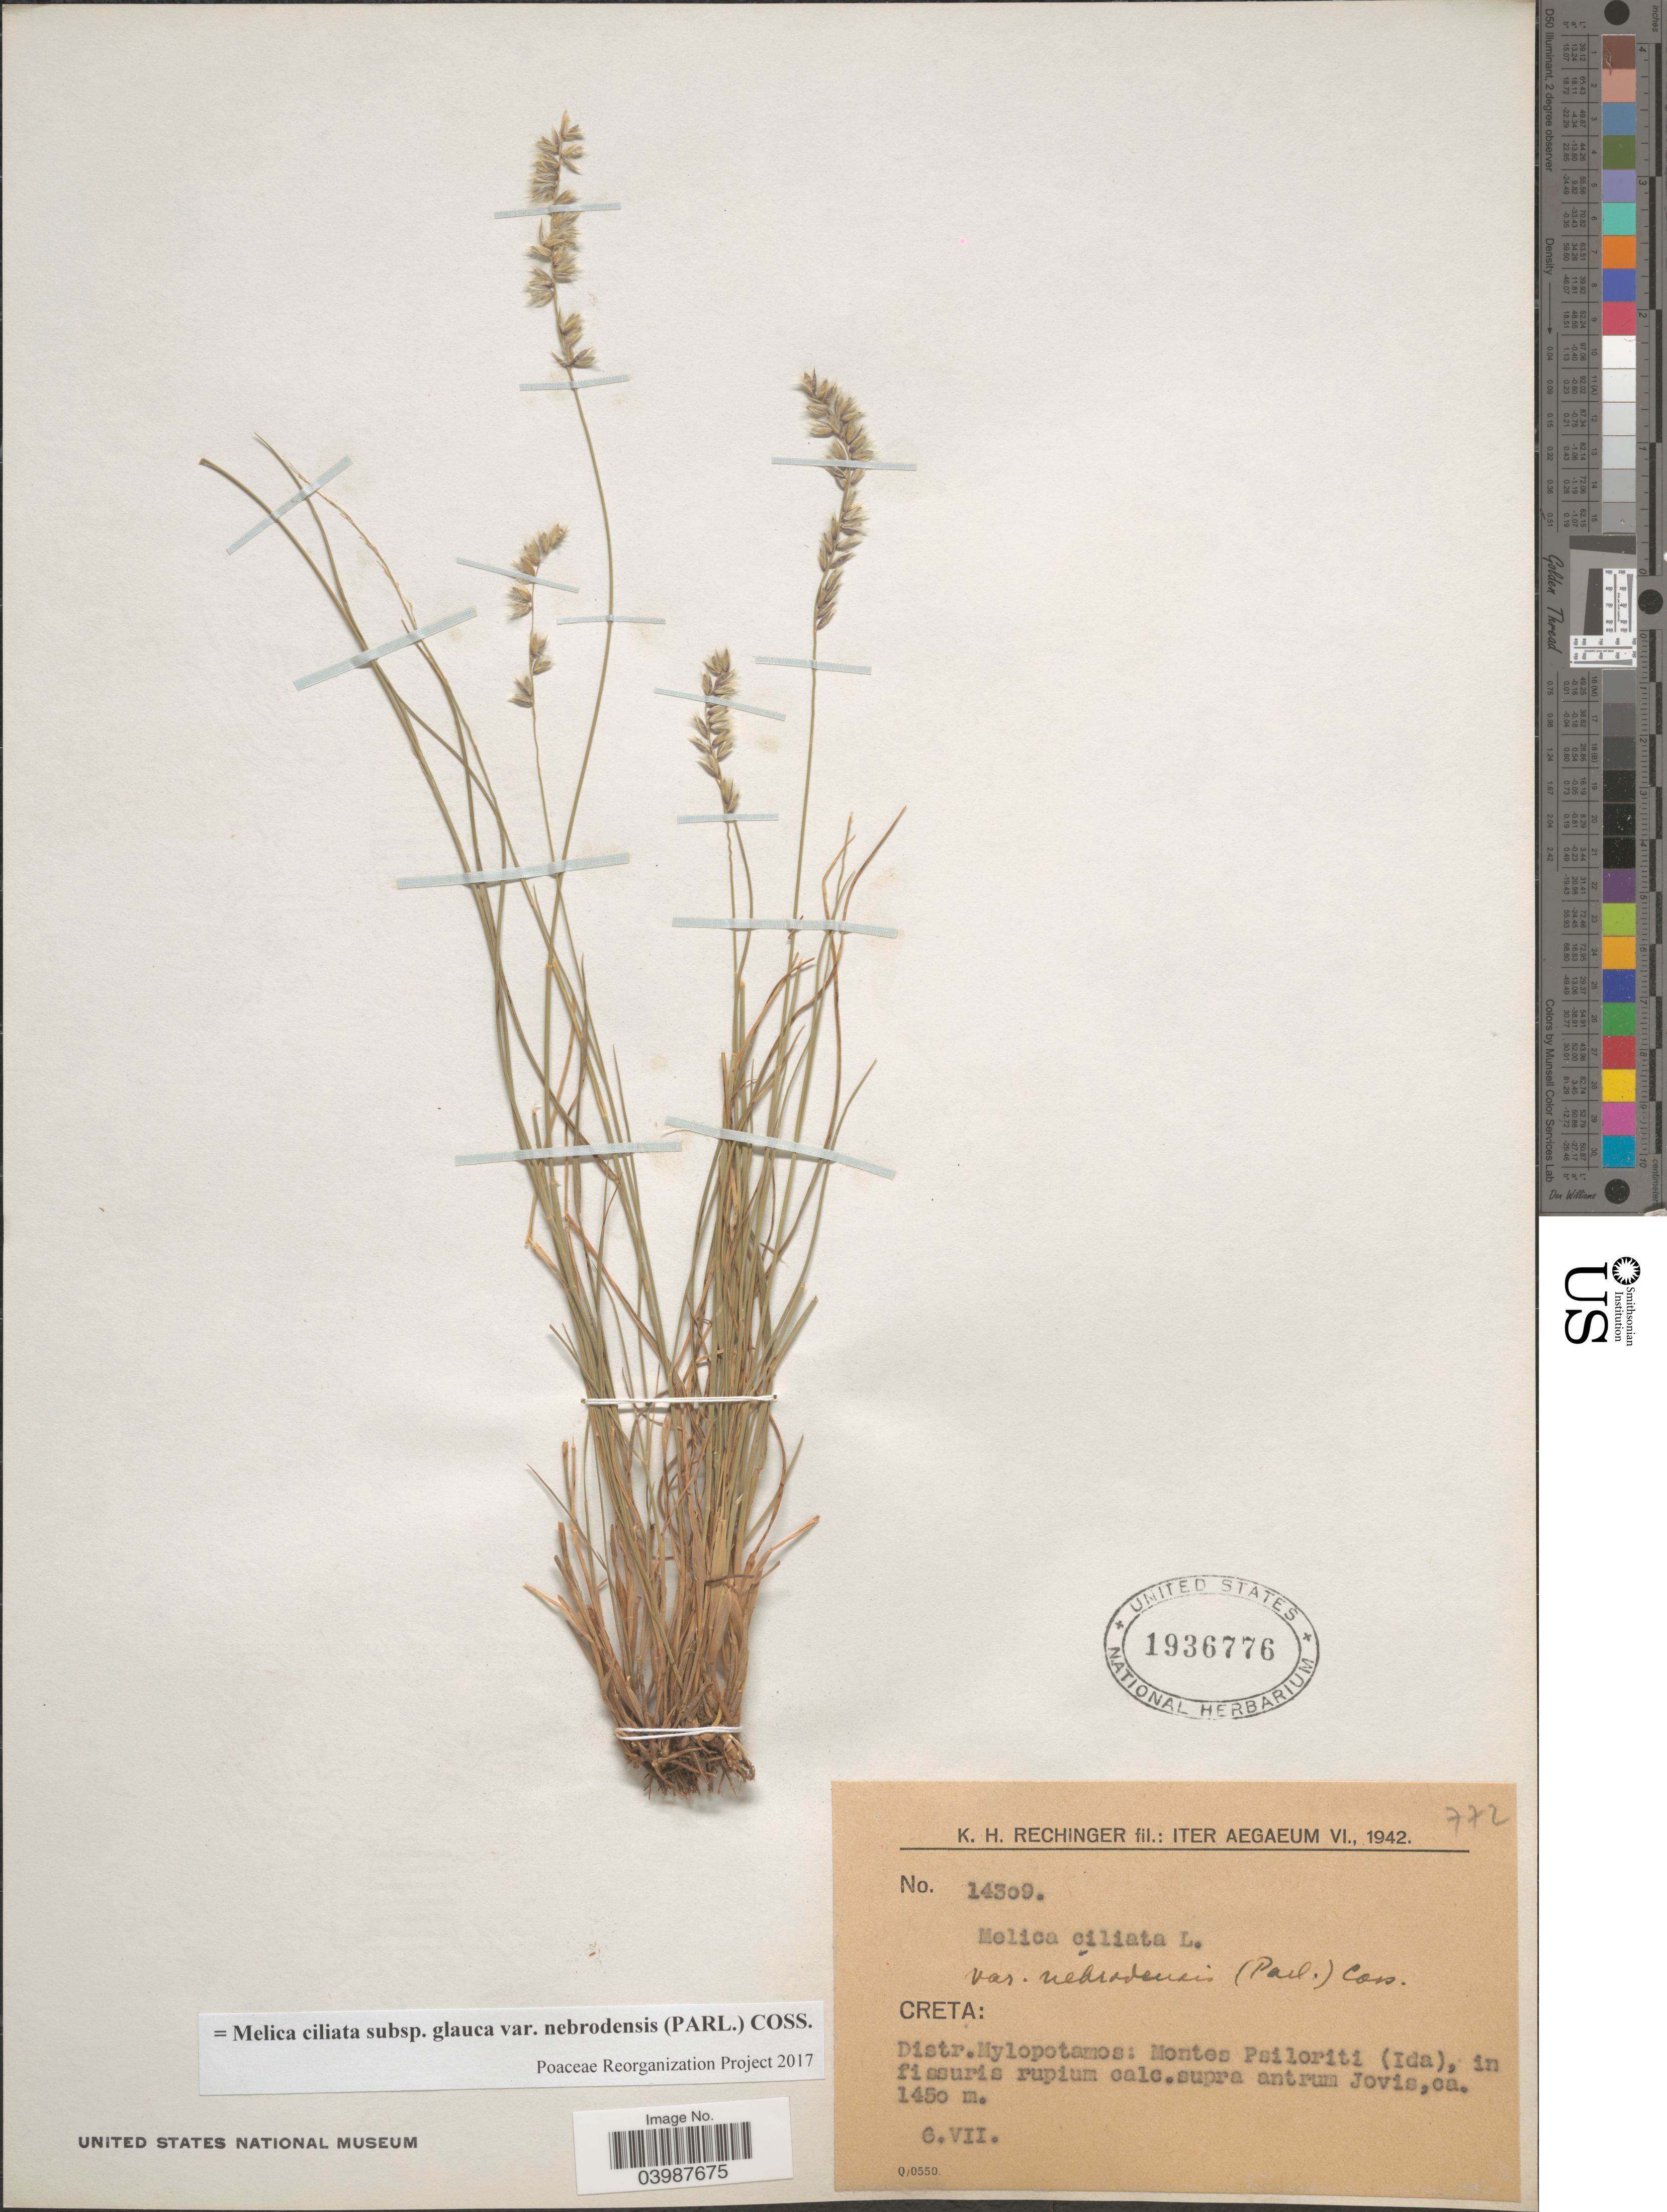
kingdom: Plantae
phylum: Tracheophyta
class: Liliopsida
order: Poales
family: Poaceae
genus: Melica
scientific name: Melica ciliata subsp. glauca var. nebrodensis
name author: (Parl.) Coss.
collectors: K. H. Rechinger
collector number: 14309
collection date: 1942-07-06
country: Greece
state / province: Crete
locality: Creta: Distr. Mylopotamos: Montes Psiloriti (Ida), in fissuris rupium calc. supra antrum Jovis.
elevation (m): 1450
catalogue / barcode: US 1936776